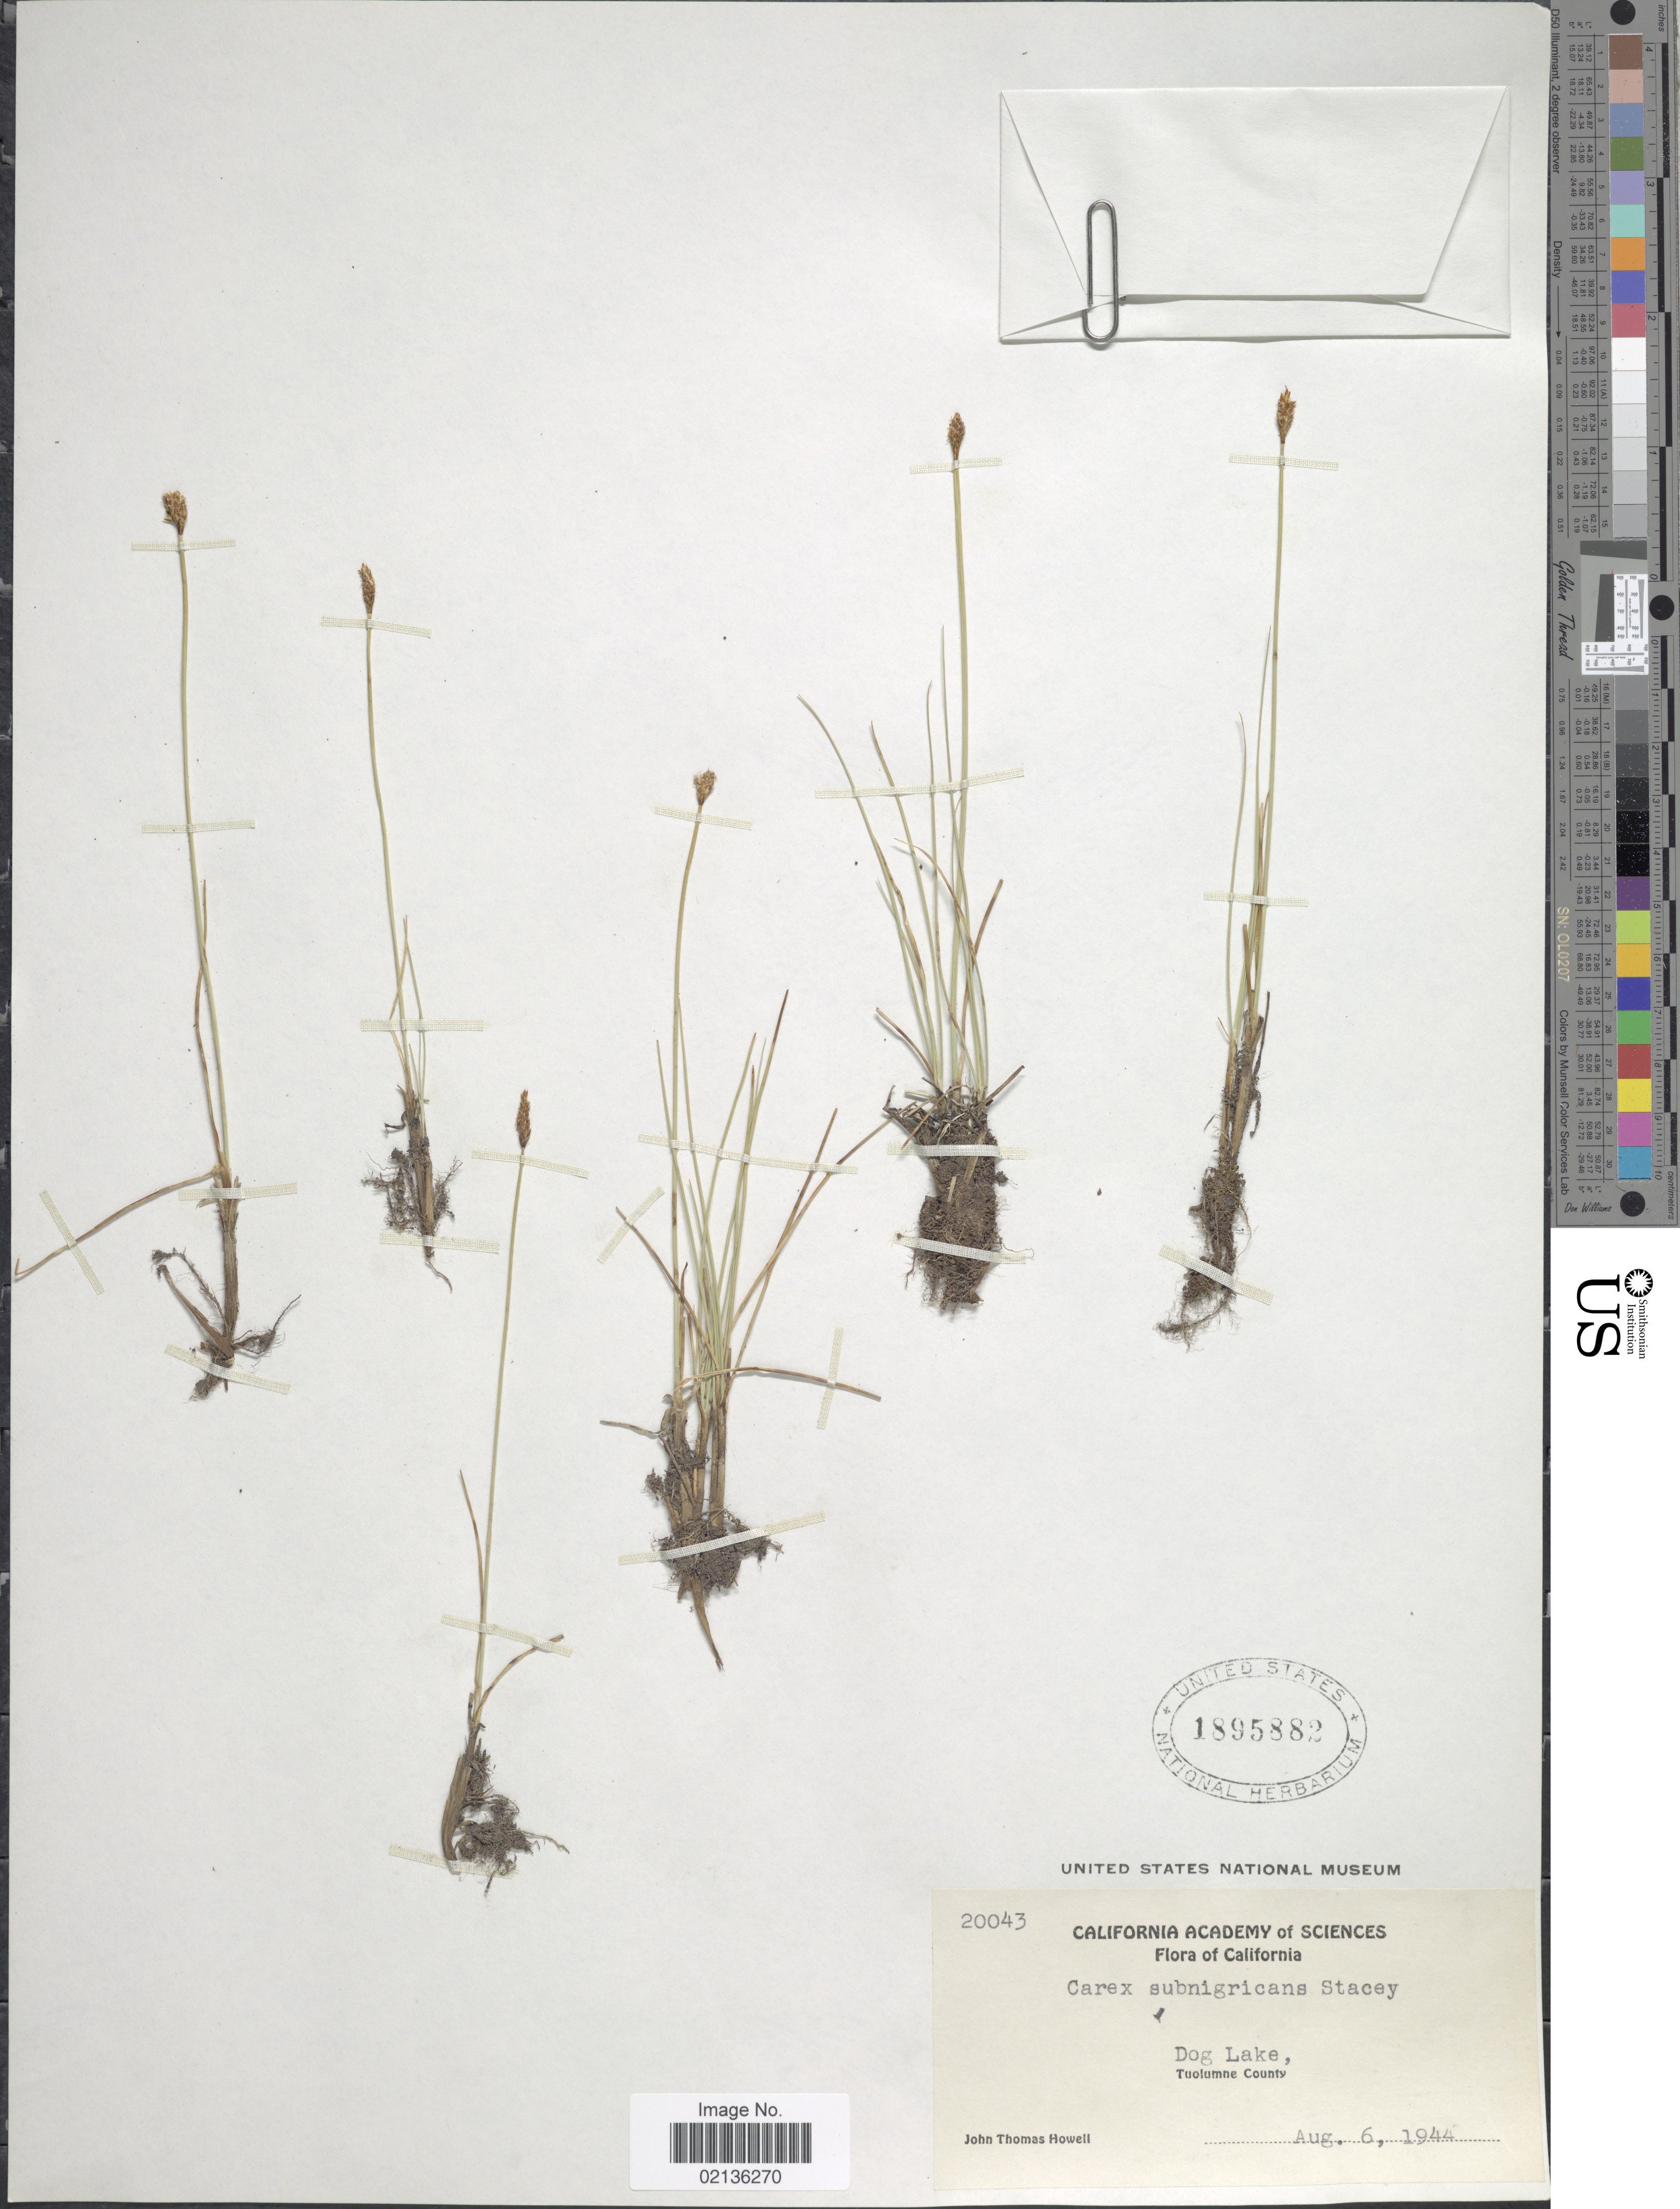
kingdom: Plantae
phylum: Tracheophyta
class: Liliopsida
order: Poales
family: Cyperaceae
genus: Carex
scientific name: Carex subnigricans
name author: Stacey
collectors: J. T. Howell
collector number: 20043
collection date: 1944-08-06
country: United States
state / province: California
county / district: Tuolumne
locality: Dog Lake, Tuolumne County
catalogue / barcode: US 1895882